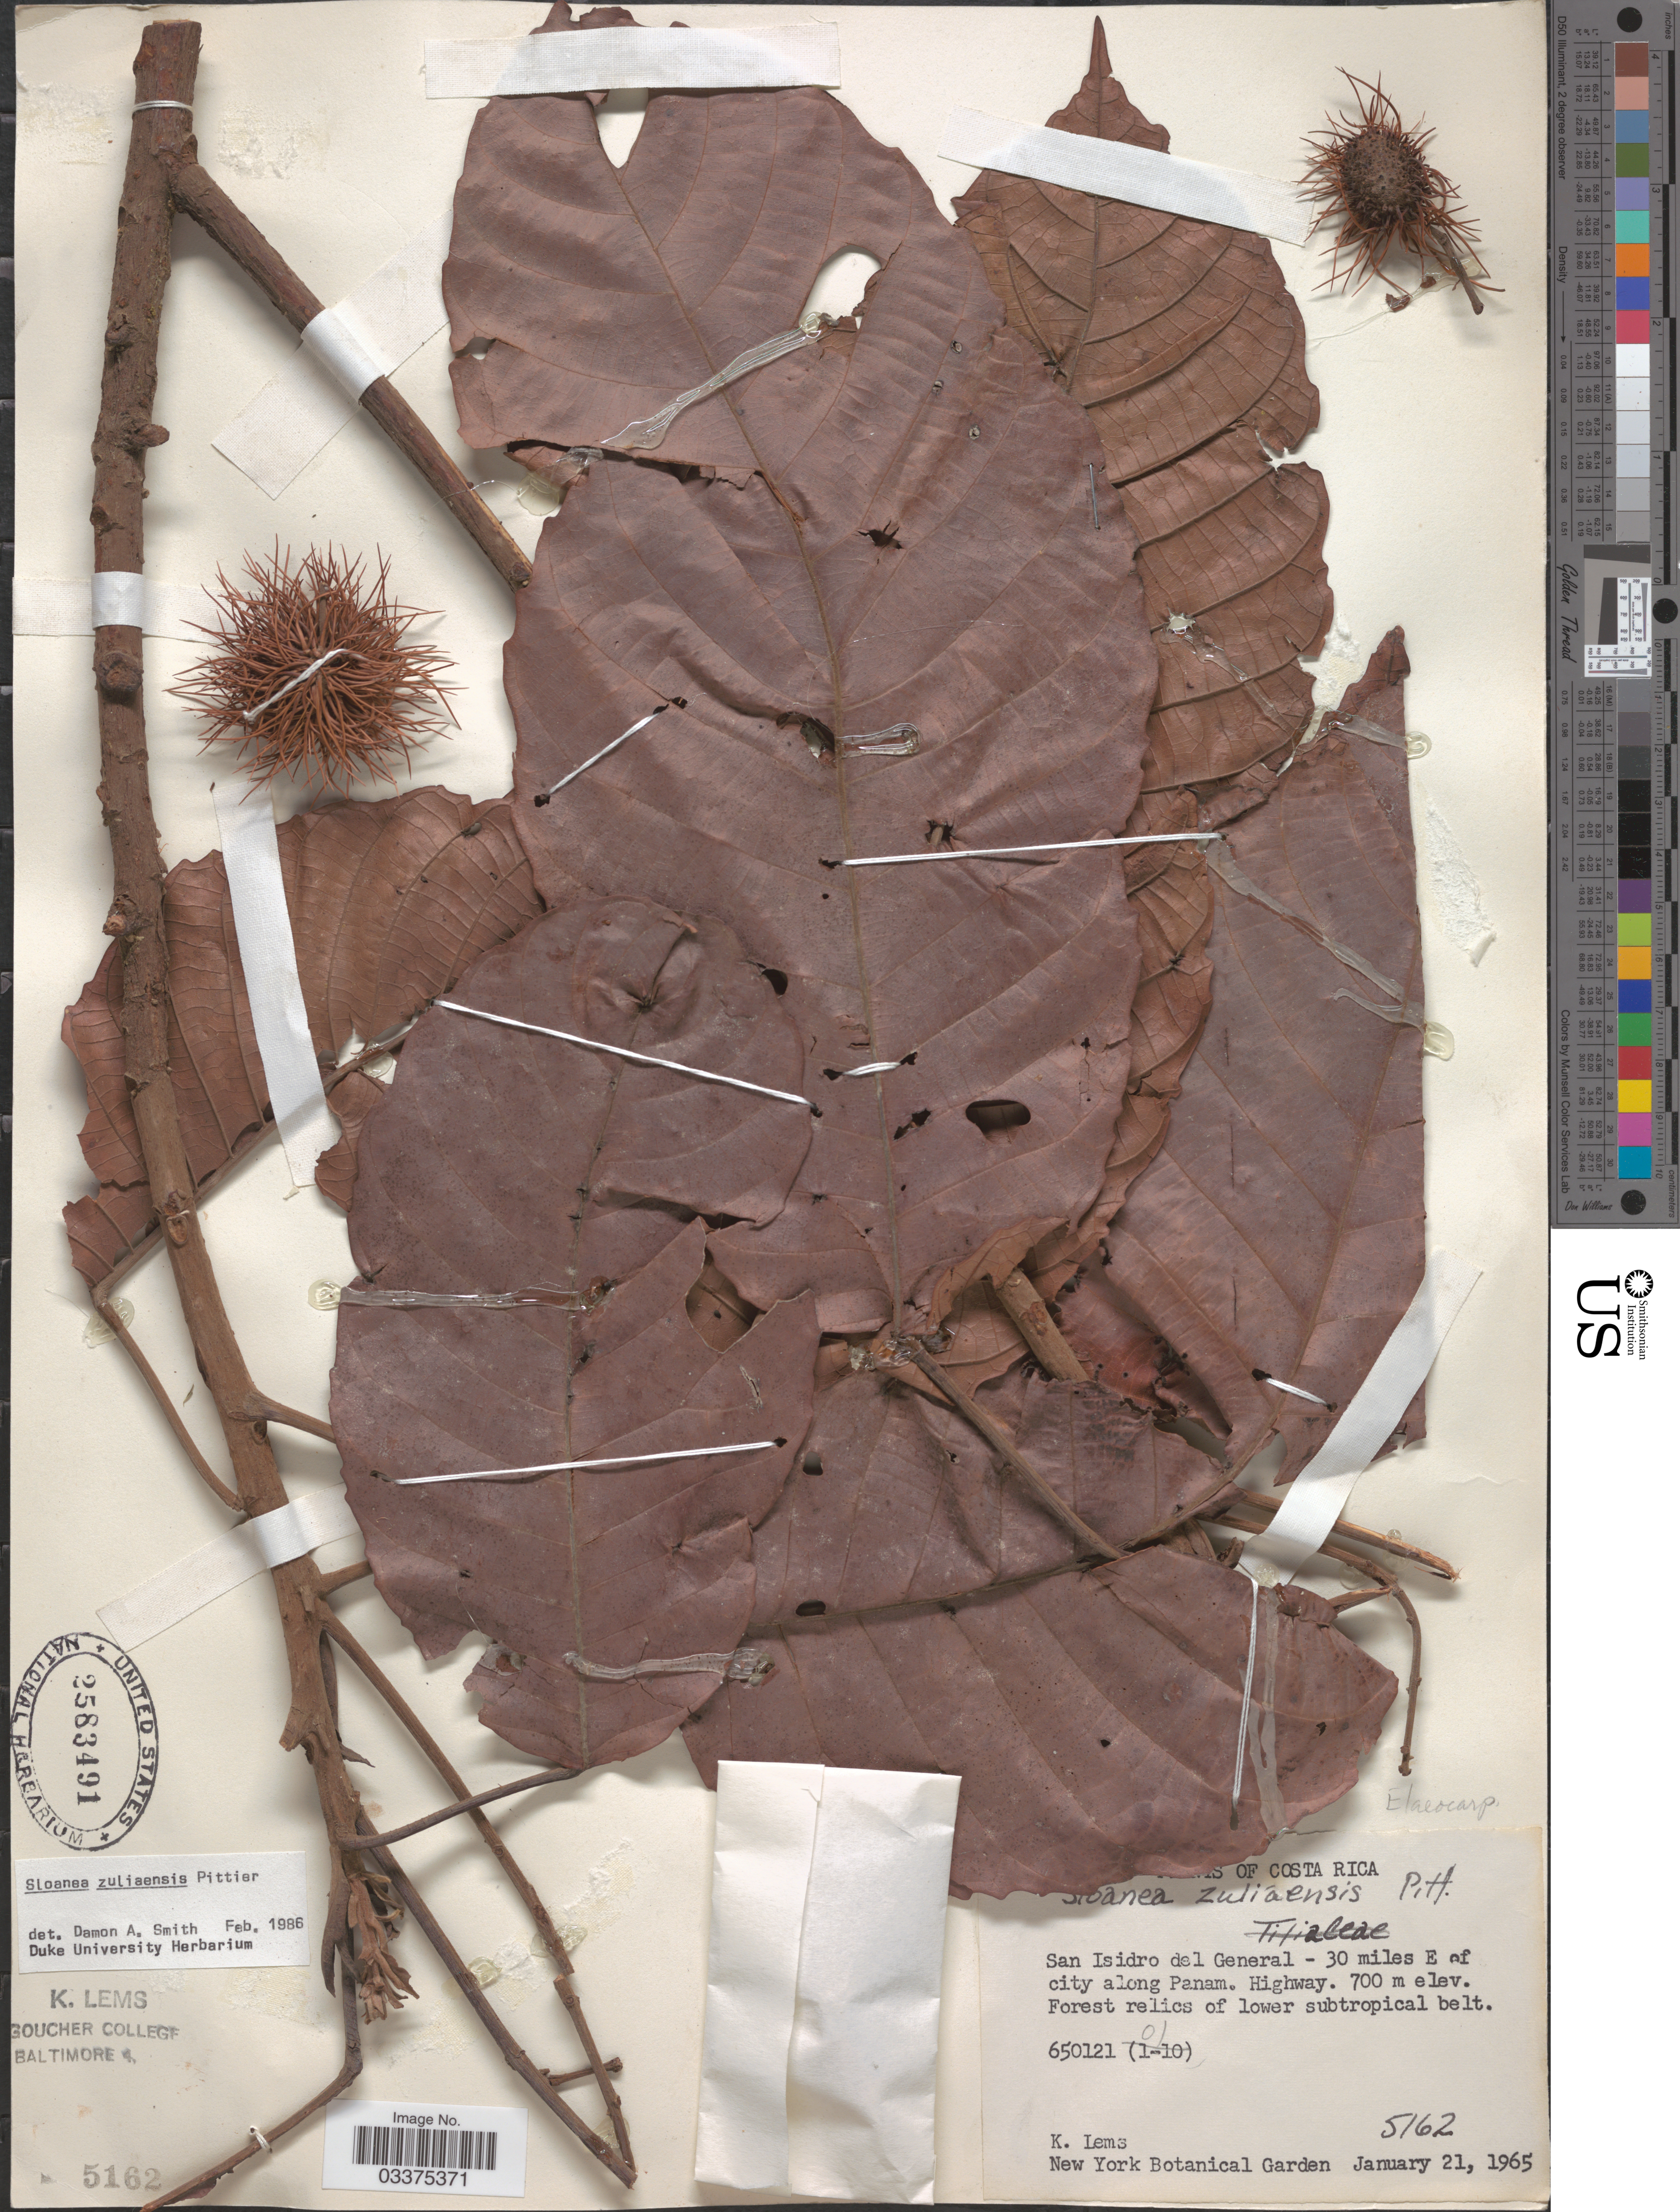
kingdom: Plantae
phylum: Tracheophyta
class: Magnoliopsida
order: Oxalidales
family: Elaeocarpaceae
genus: Sloanea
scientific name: Sloanea zuliaensis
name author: Pittier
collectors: K. Lems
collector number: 5162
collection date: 1965-01-21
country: Costa Rica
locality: San Isidro del General - 30 miles E of city along Panam. Highway.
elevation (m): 700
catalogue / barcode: US 2583491